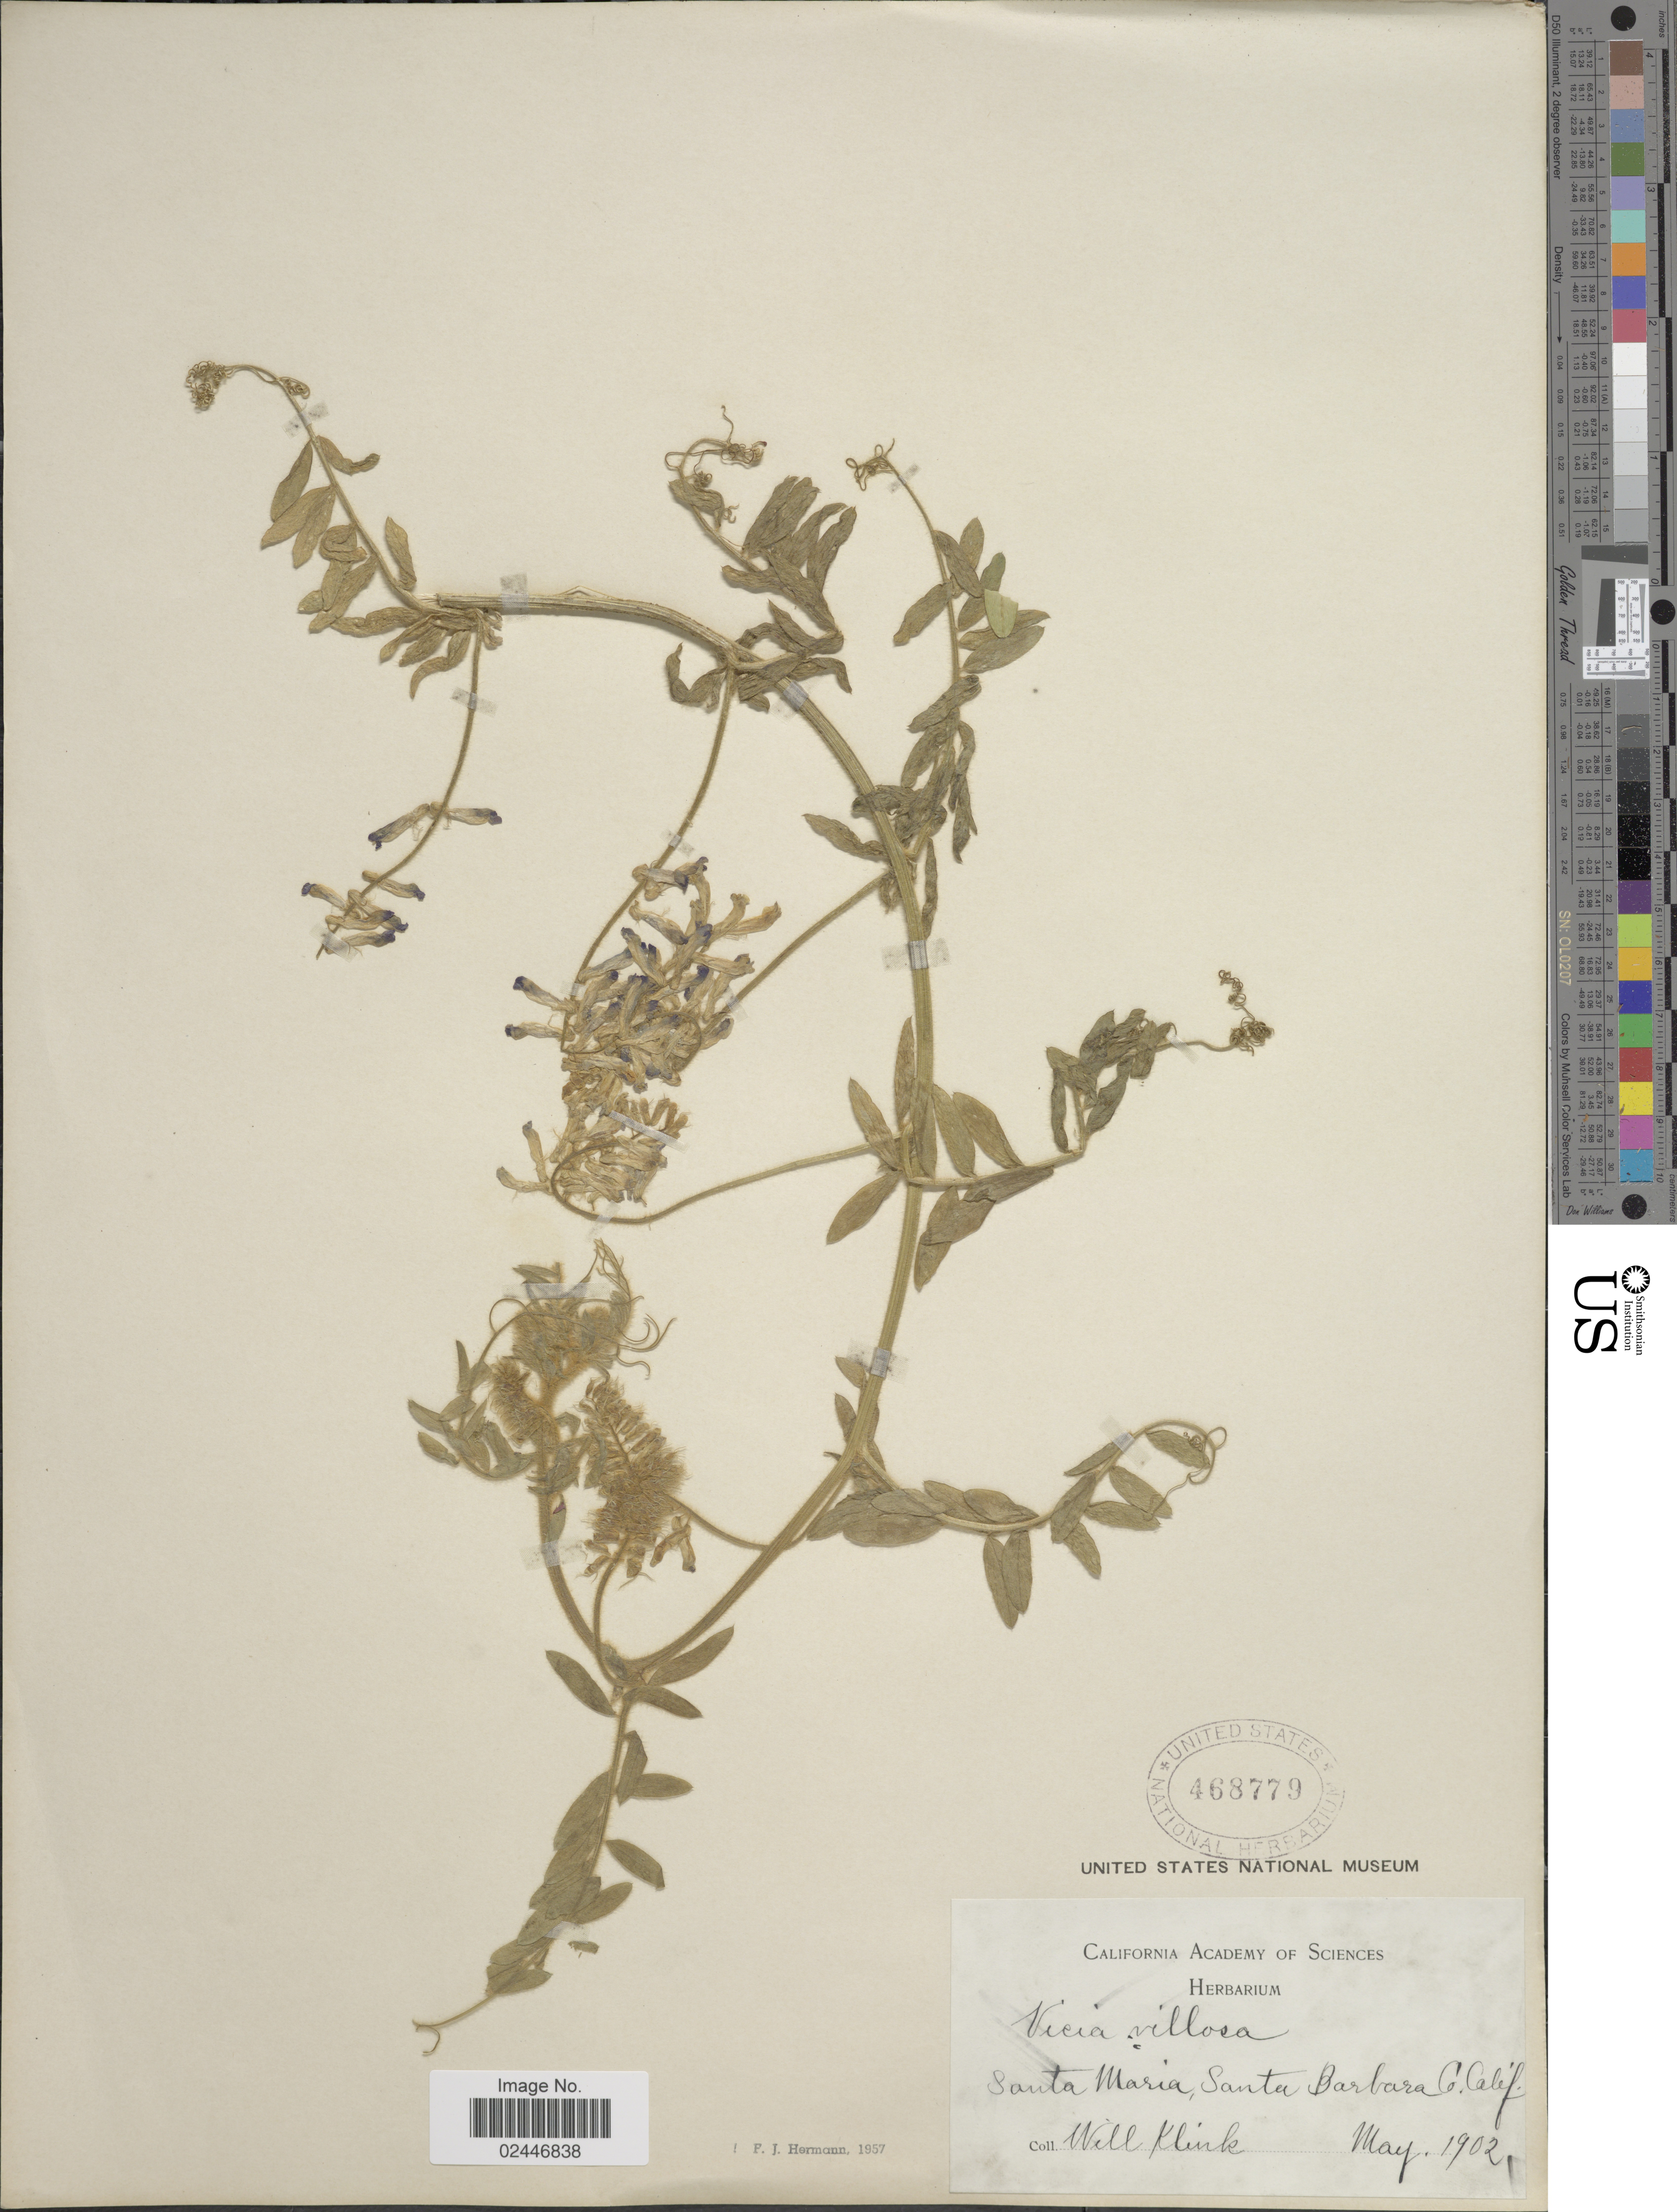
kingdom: Plantae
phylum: Tracheophyta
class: Magnoliopsida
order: Fabales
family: Fabaceae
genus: Vicia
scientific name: Vicia villosa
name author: Roth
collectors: W. Klink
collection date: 1902-05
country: United States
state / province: California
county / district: Santa Barbara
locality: Santa Maria, Santa Barbara Co.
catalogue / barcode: US 468779